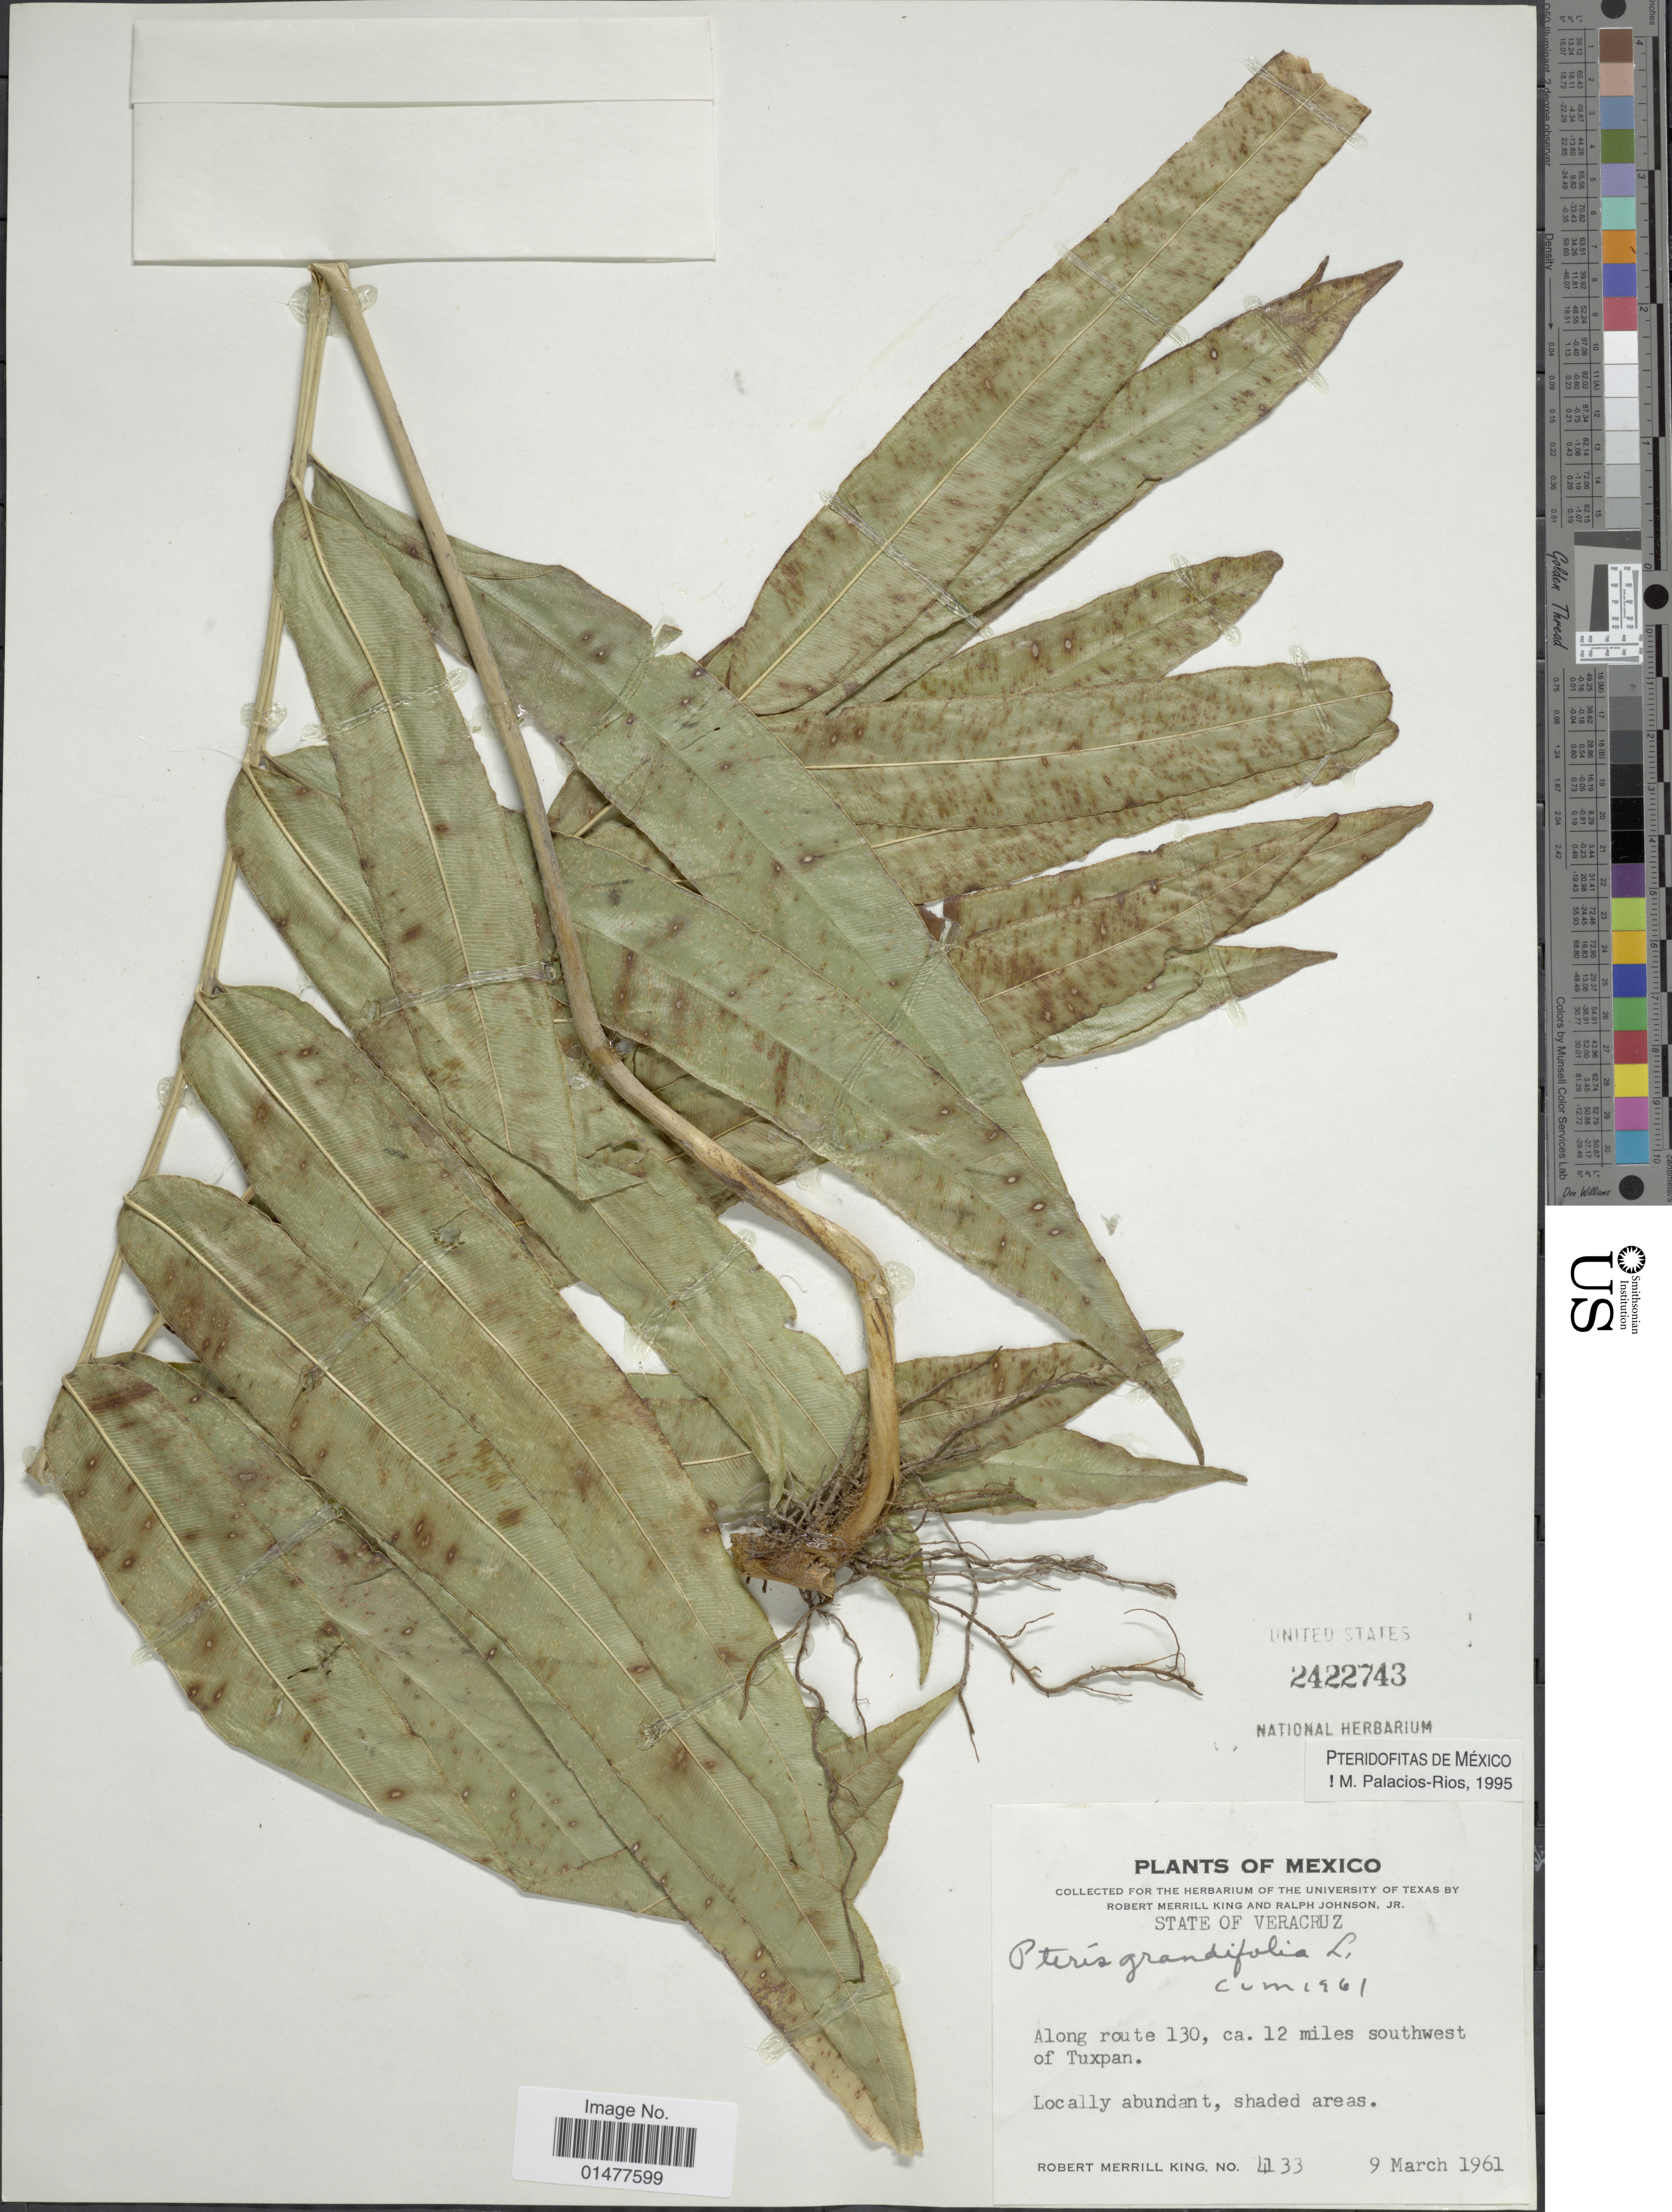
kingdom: Plantae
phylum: Tracheophyta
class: Polypodiopsida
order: Polypodiales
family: Pteridaceae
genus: Pteris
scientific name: Pteris grandifolia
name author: L.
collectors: R. M. King & R. Johnson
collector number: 4133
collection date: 1961-03-09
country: Mexico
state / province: Veracruz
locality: Veracruz, Along route 130, ca. 12 miles southwest of Tuxpan.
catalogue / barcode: US 2422743